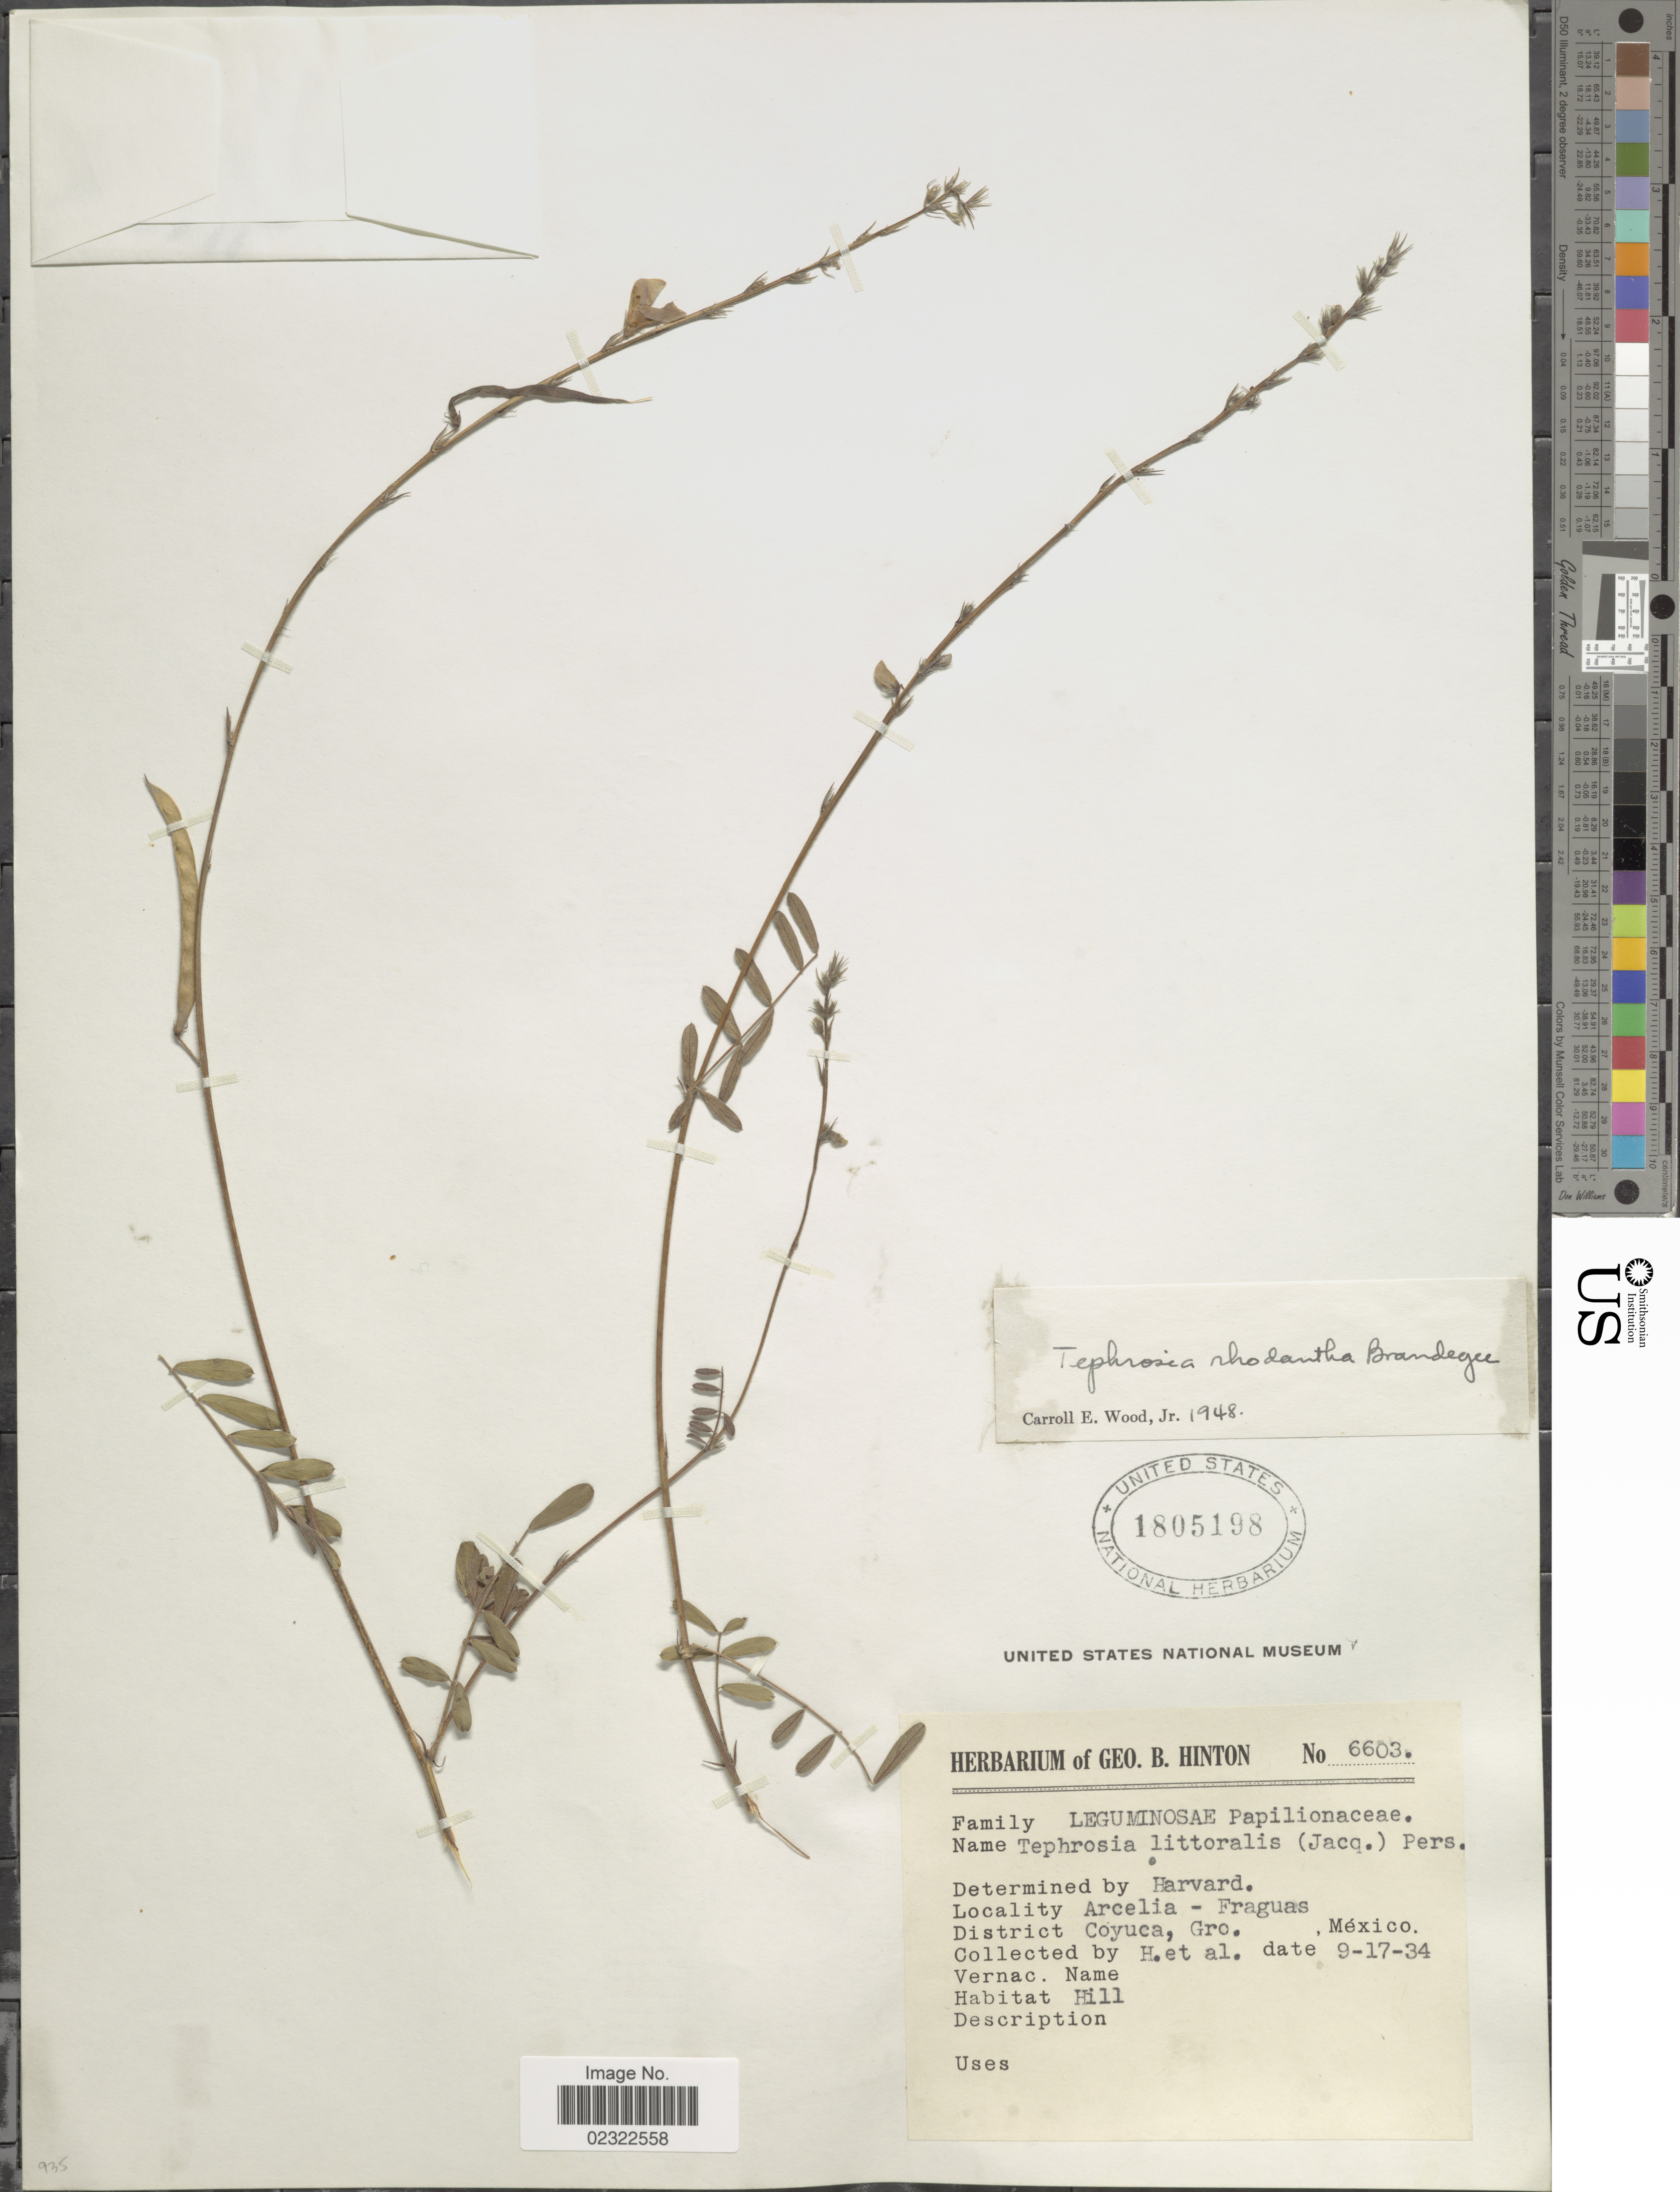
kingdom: Plantae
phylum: Tracheophyta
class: Magnoliopsida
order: Fabales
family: Fabaceae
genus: Tephrosia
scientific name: Tephrosia rhodantha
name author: Brandegee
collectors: G. B. Hinton & et al.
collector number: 6603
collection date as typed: Transcribed d/m/y: 17/9/34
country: Mexico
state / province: Guerrero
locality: Arcelia - Fraguas, Coyuca, Gro. Mexico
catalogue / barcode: US 1805198